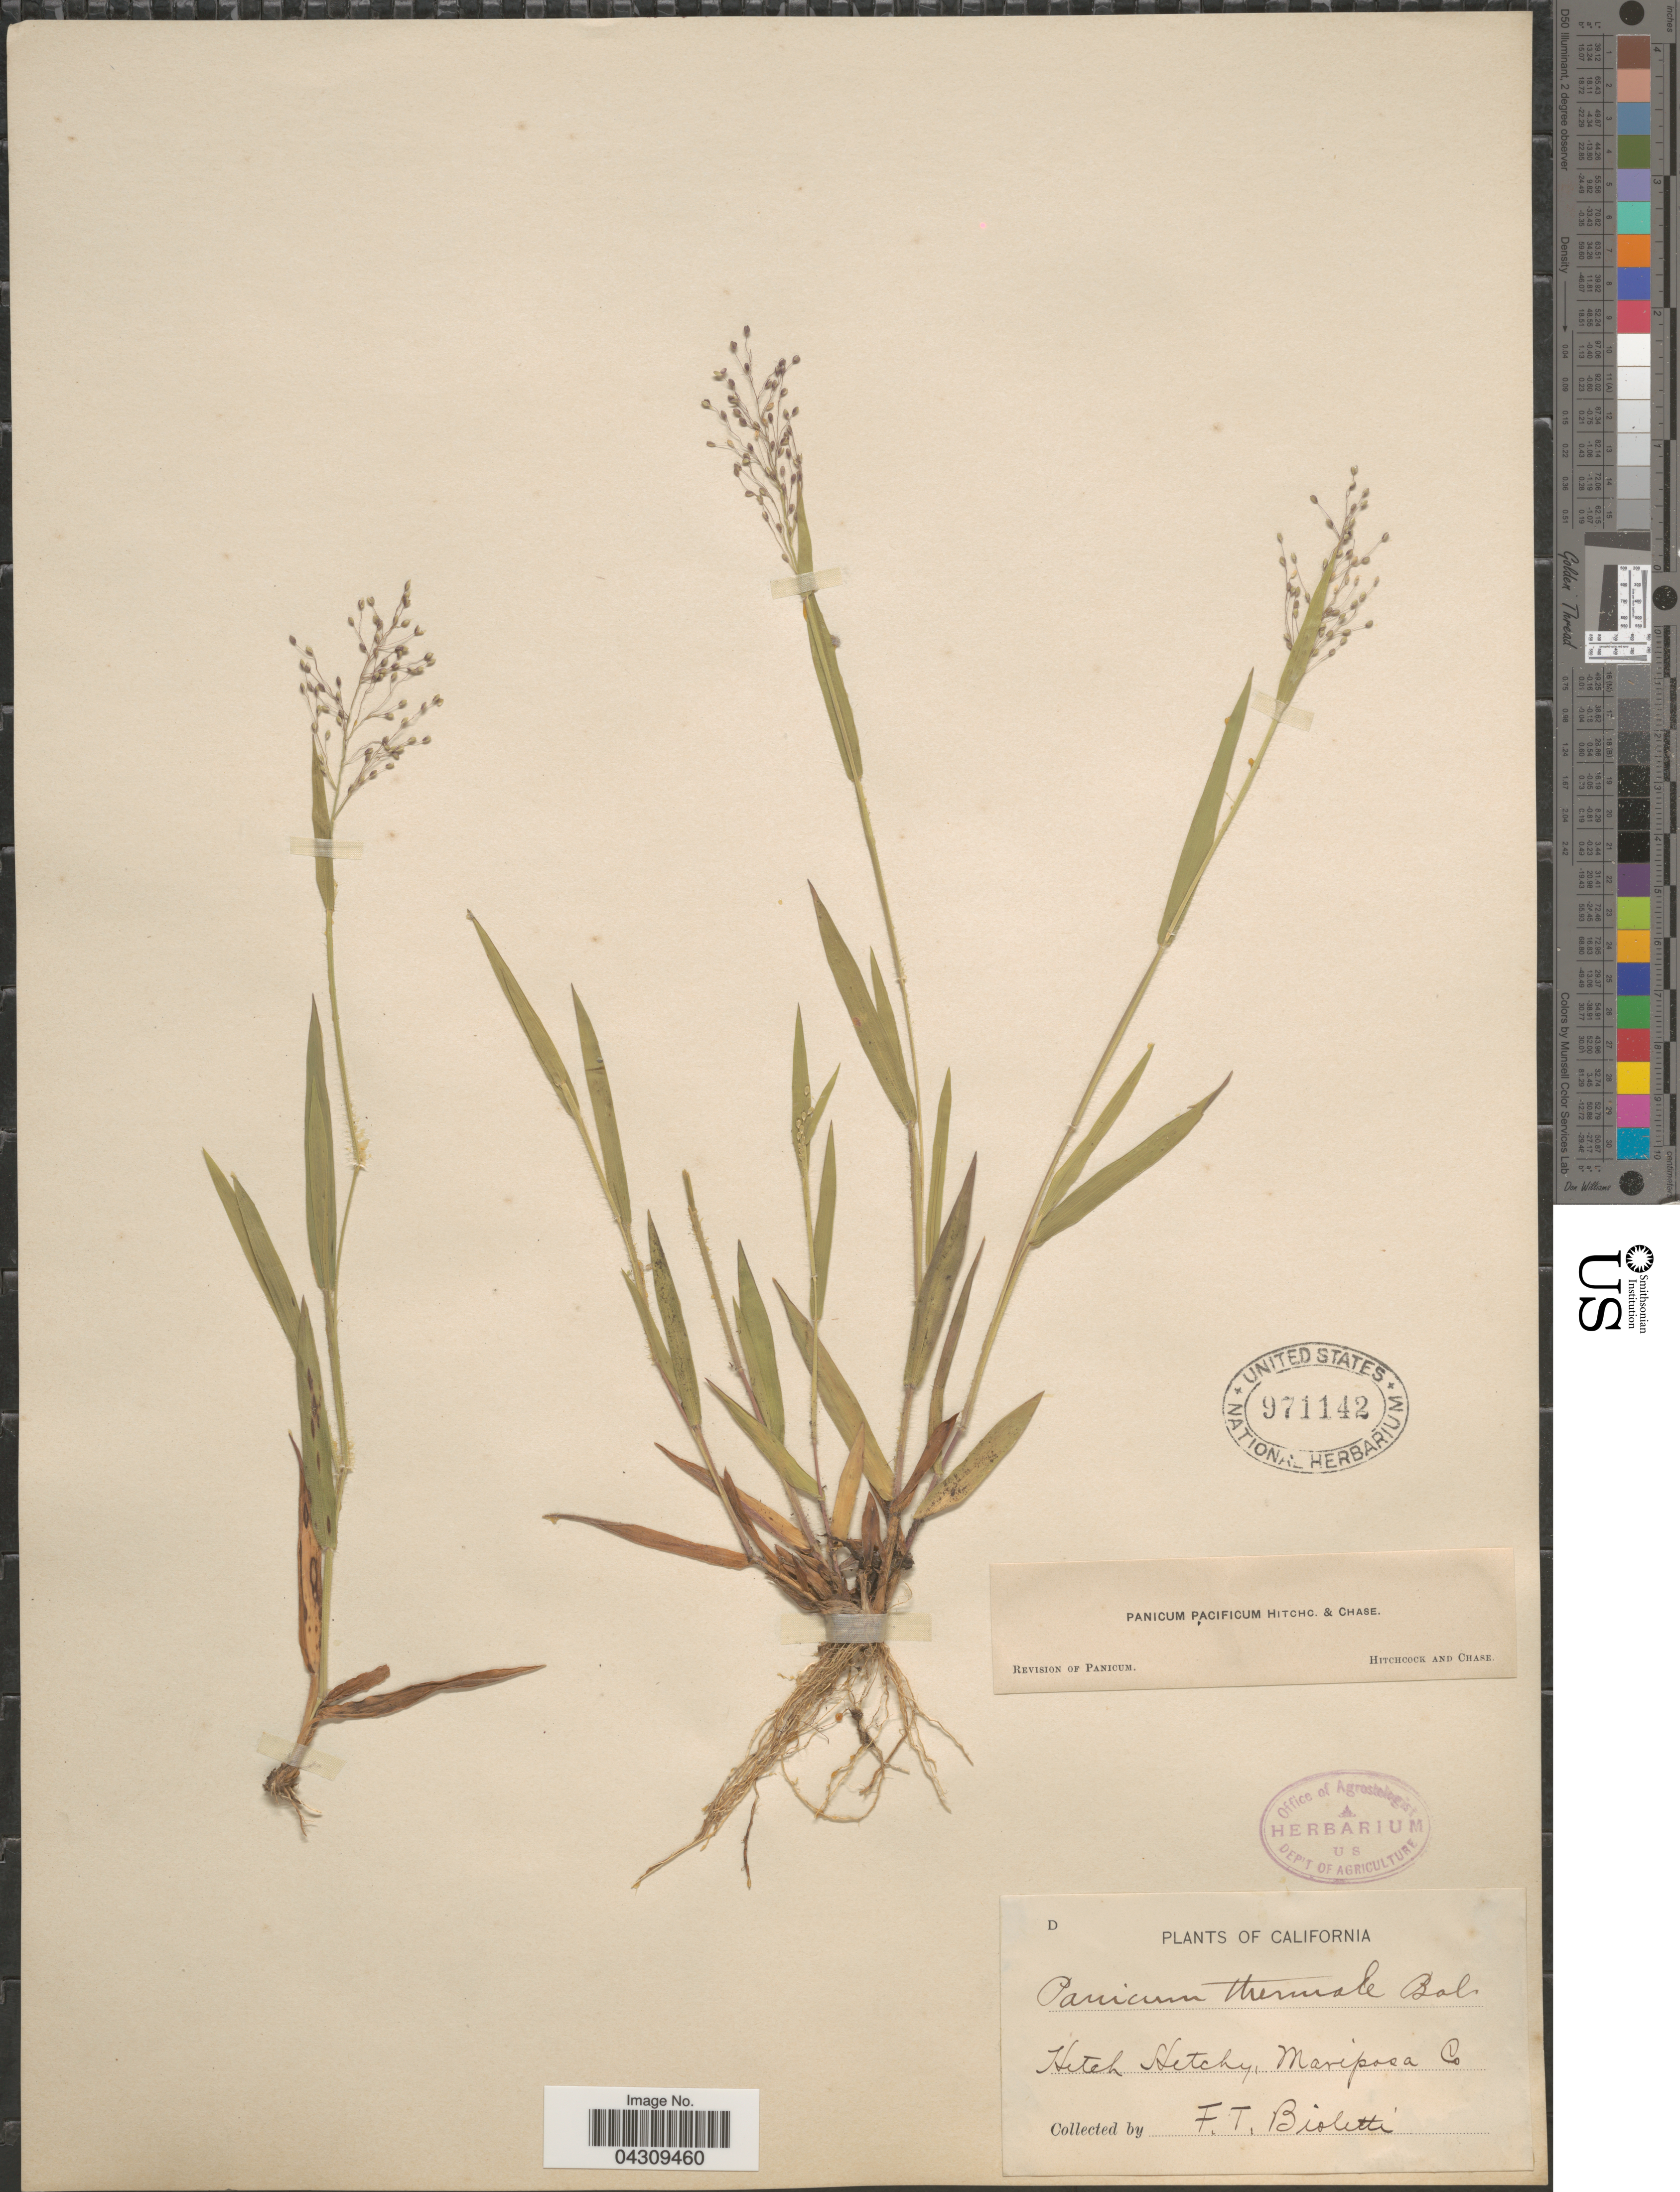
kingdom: Plantae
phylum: Tracheophyta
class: Liliopsida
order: Poales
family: Poaceae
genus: Dichanthelium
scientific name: Dichanthelium acuminatum var. acuminatum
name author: (Sw.) Gould & C.A. Clark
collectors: F. T. Bioletti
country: United States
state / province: California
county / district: Mariposa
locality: Hetch Hetchy, Mariposa Co.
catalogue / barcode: US 971142